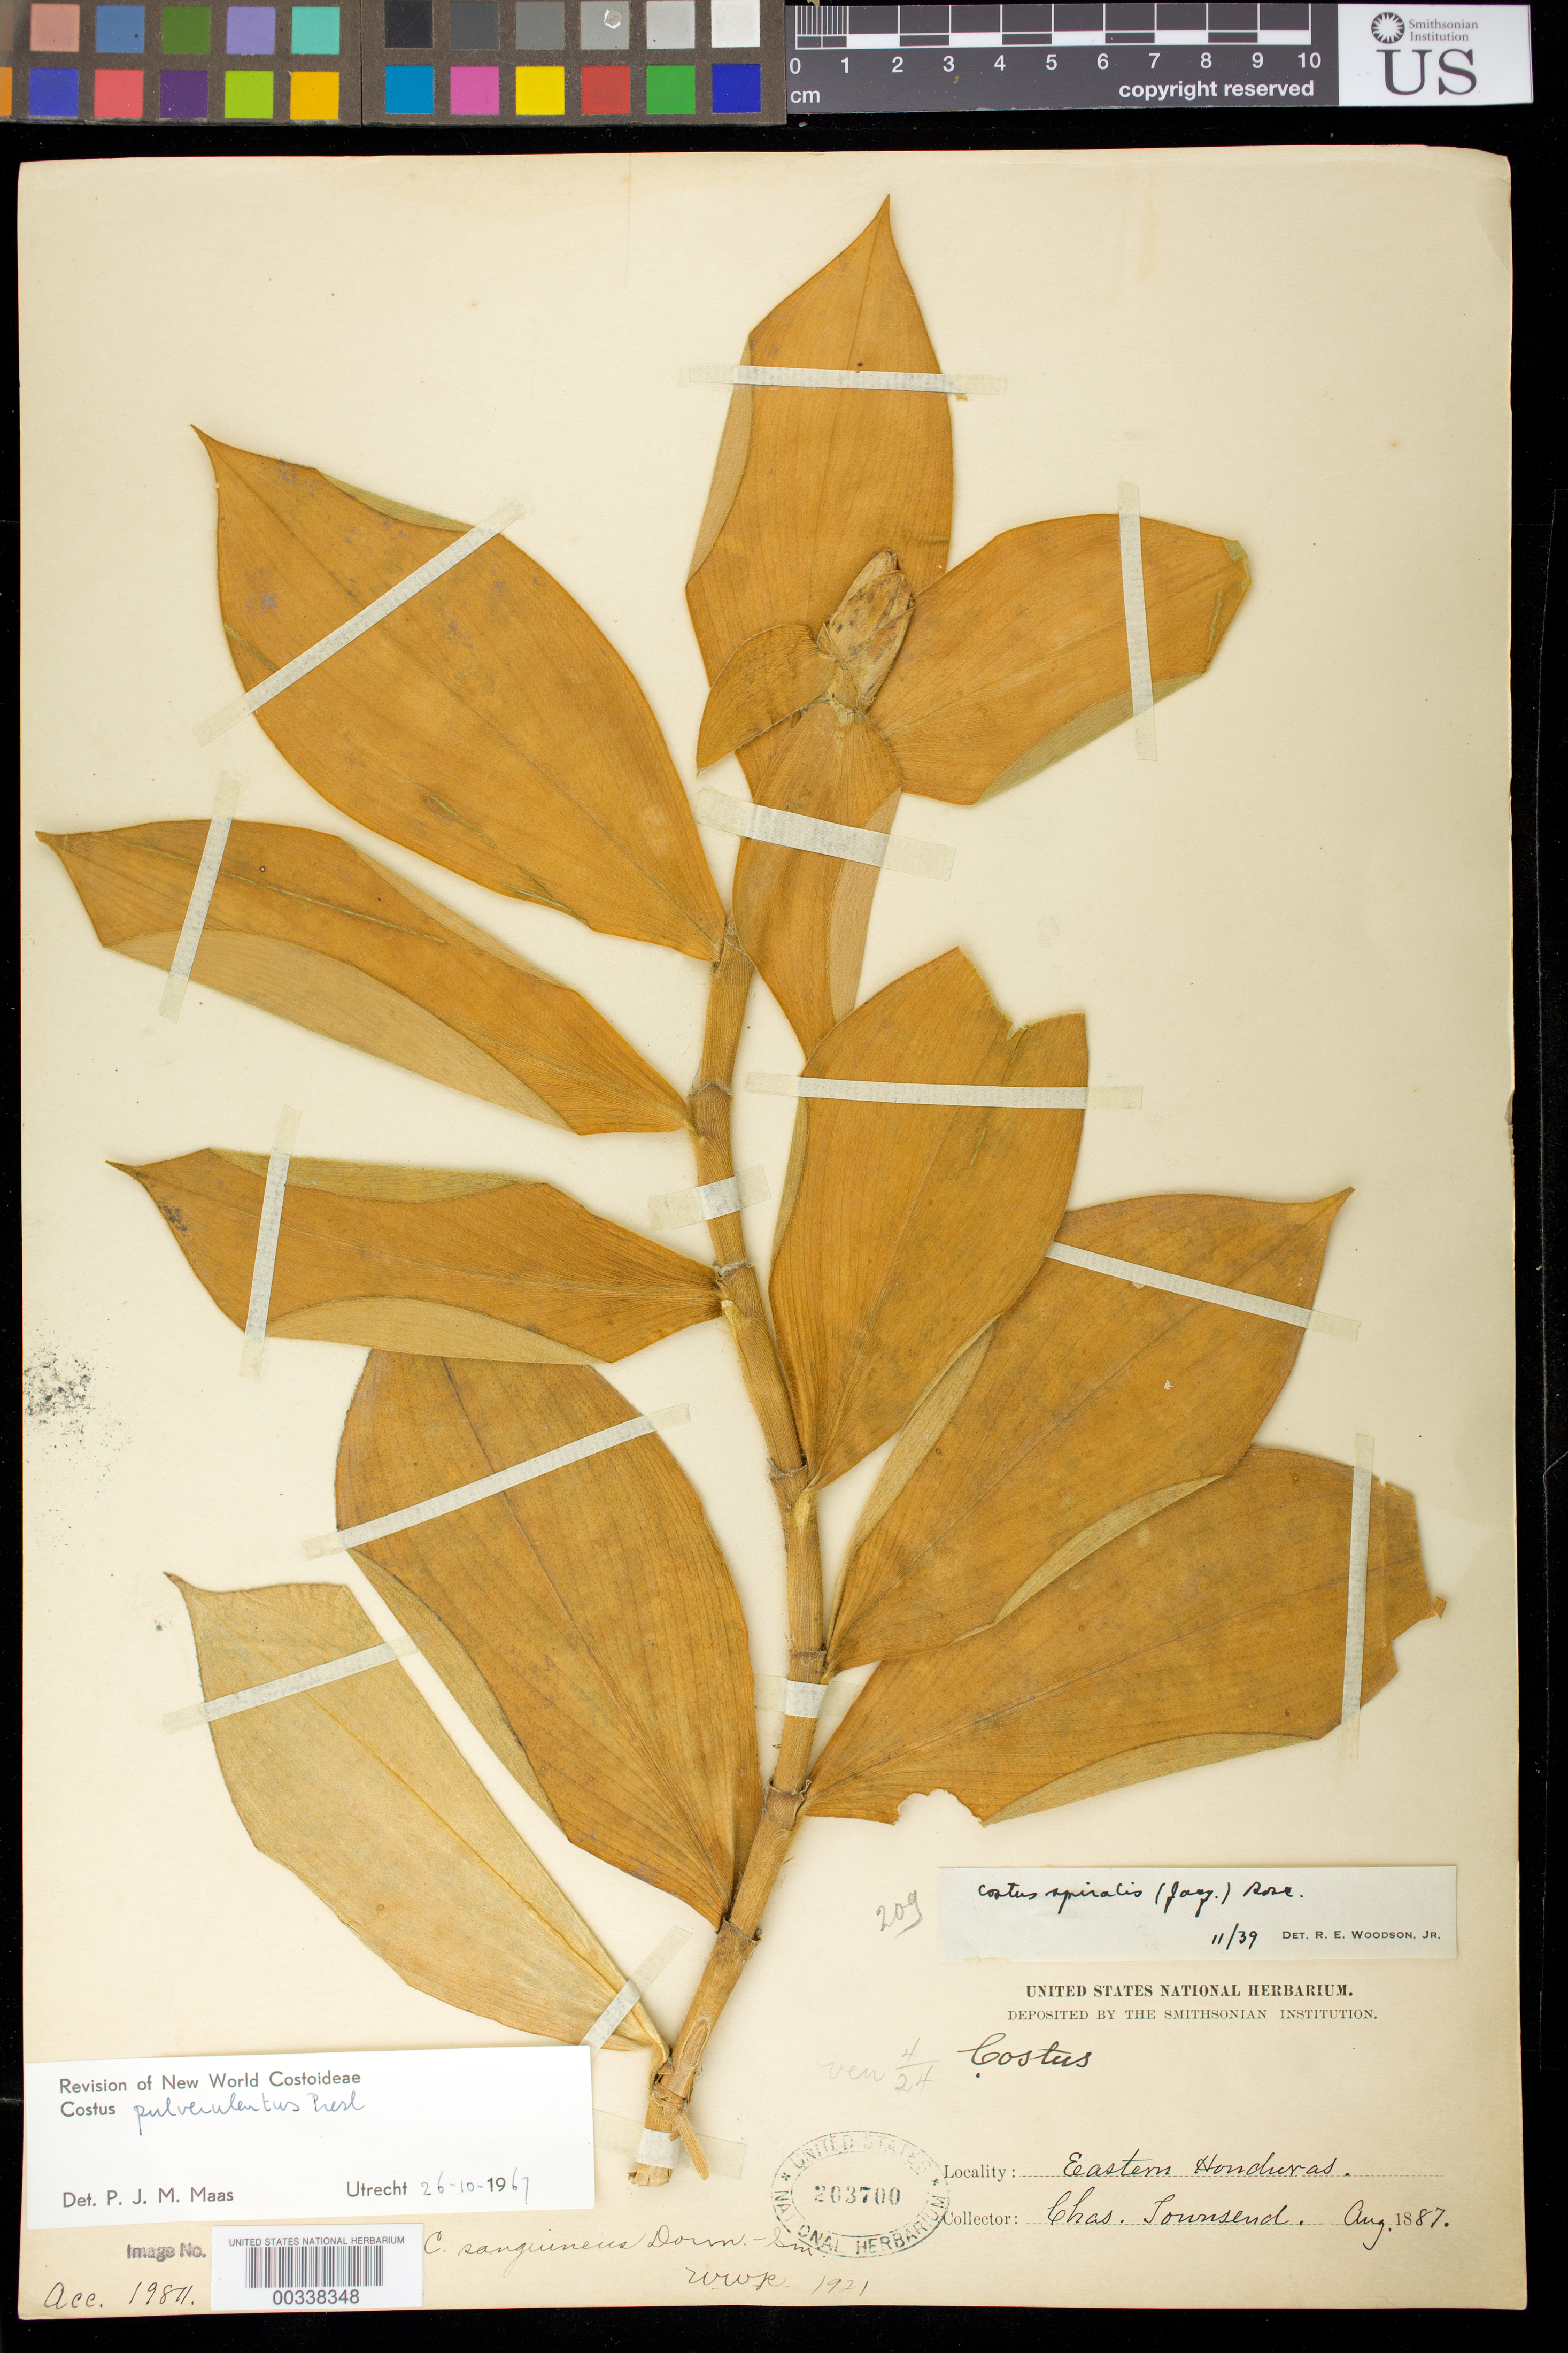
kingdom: Plantae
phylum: Tracheophyta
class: Liliopsida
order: Zingiberales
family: Costaceae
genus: Costus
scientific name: Costus pulverulentus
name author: C. Presl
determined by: Maas, Paul J. M.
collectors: C. Townsend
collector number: s.n. / Acc. 19811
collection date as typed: Aug 1887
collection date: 1887-08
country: Honduras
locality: Eastern honduras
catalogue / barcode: US 203700